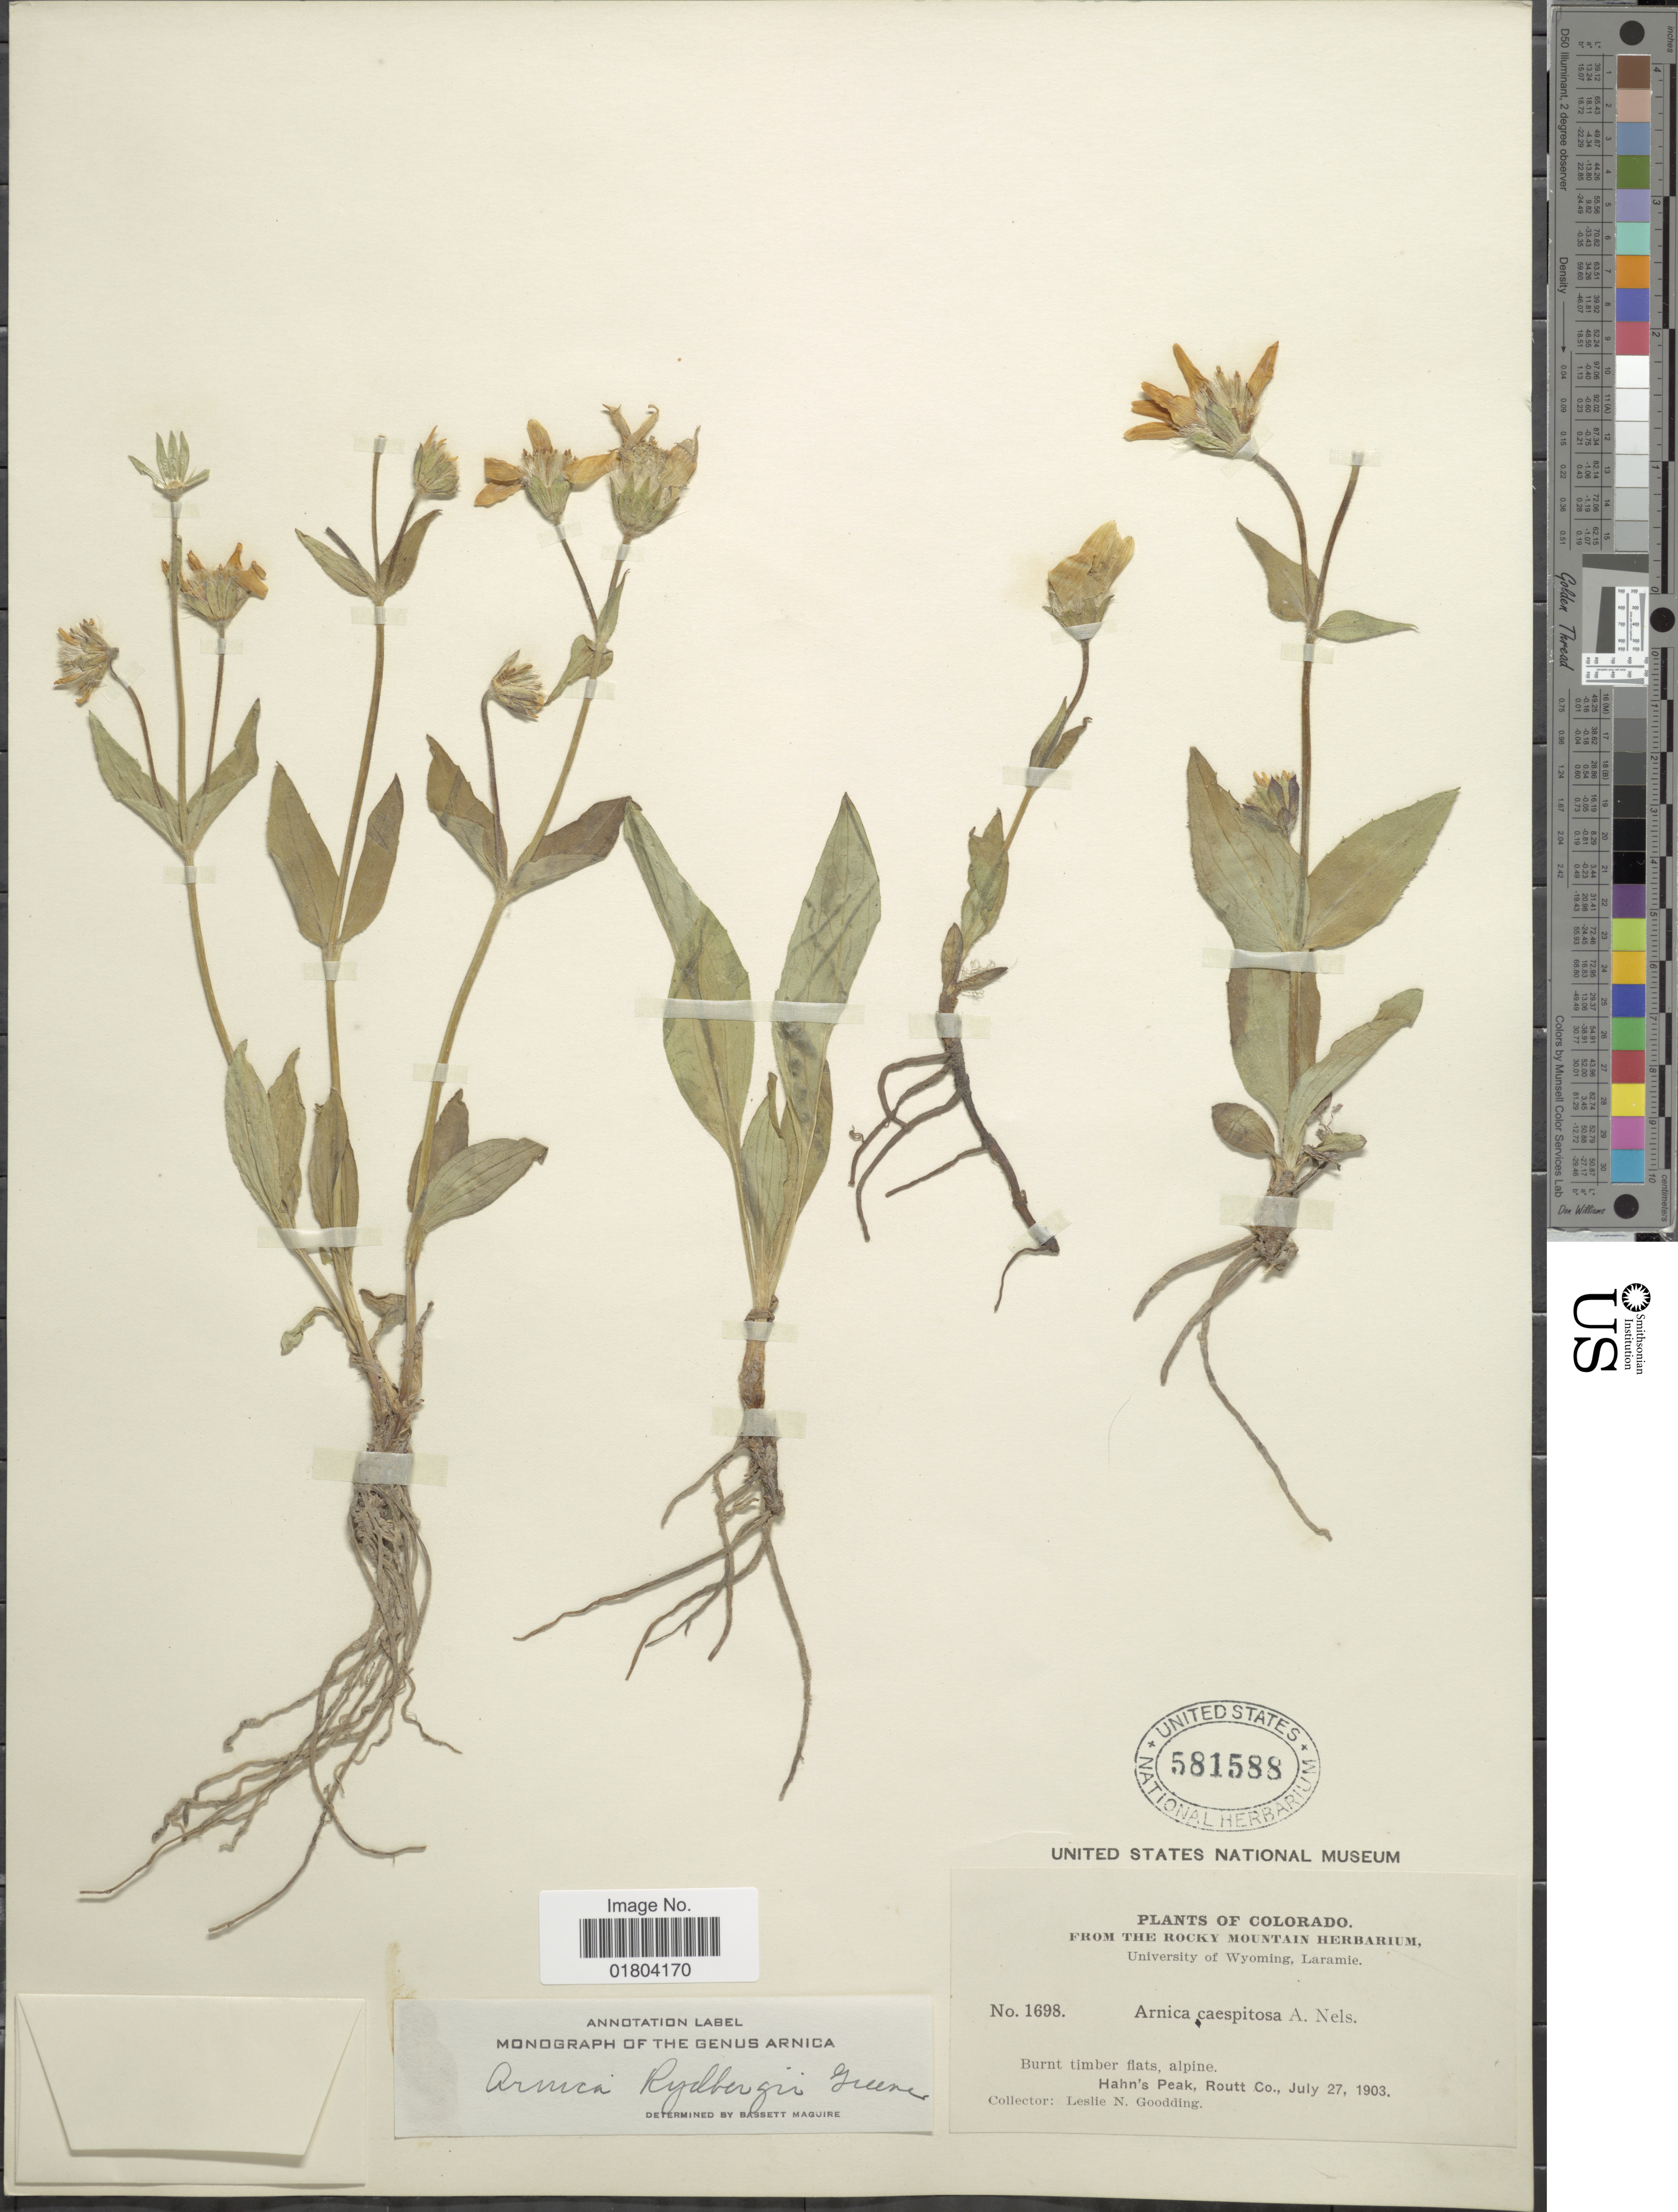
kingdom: Plantae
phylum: Tracheophyta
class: Magnoliopsida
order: Asterales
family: Asteraceae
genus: Arnica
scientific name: Arnica rydbergii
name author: Greene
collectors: L. N. Goodding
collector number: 1698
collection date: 1903-07-27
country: United States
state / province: Colorado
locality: Burnt timber flats, alpine, Hahn's Peak, Routt Co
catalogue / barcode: US 581588